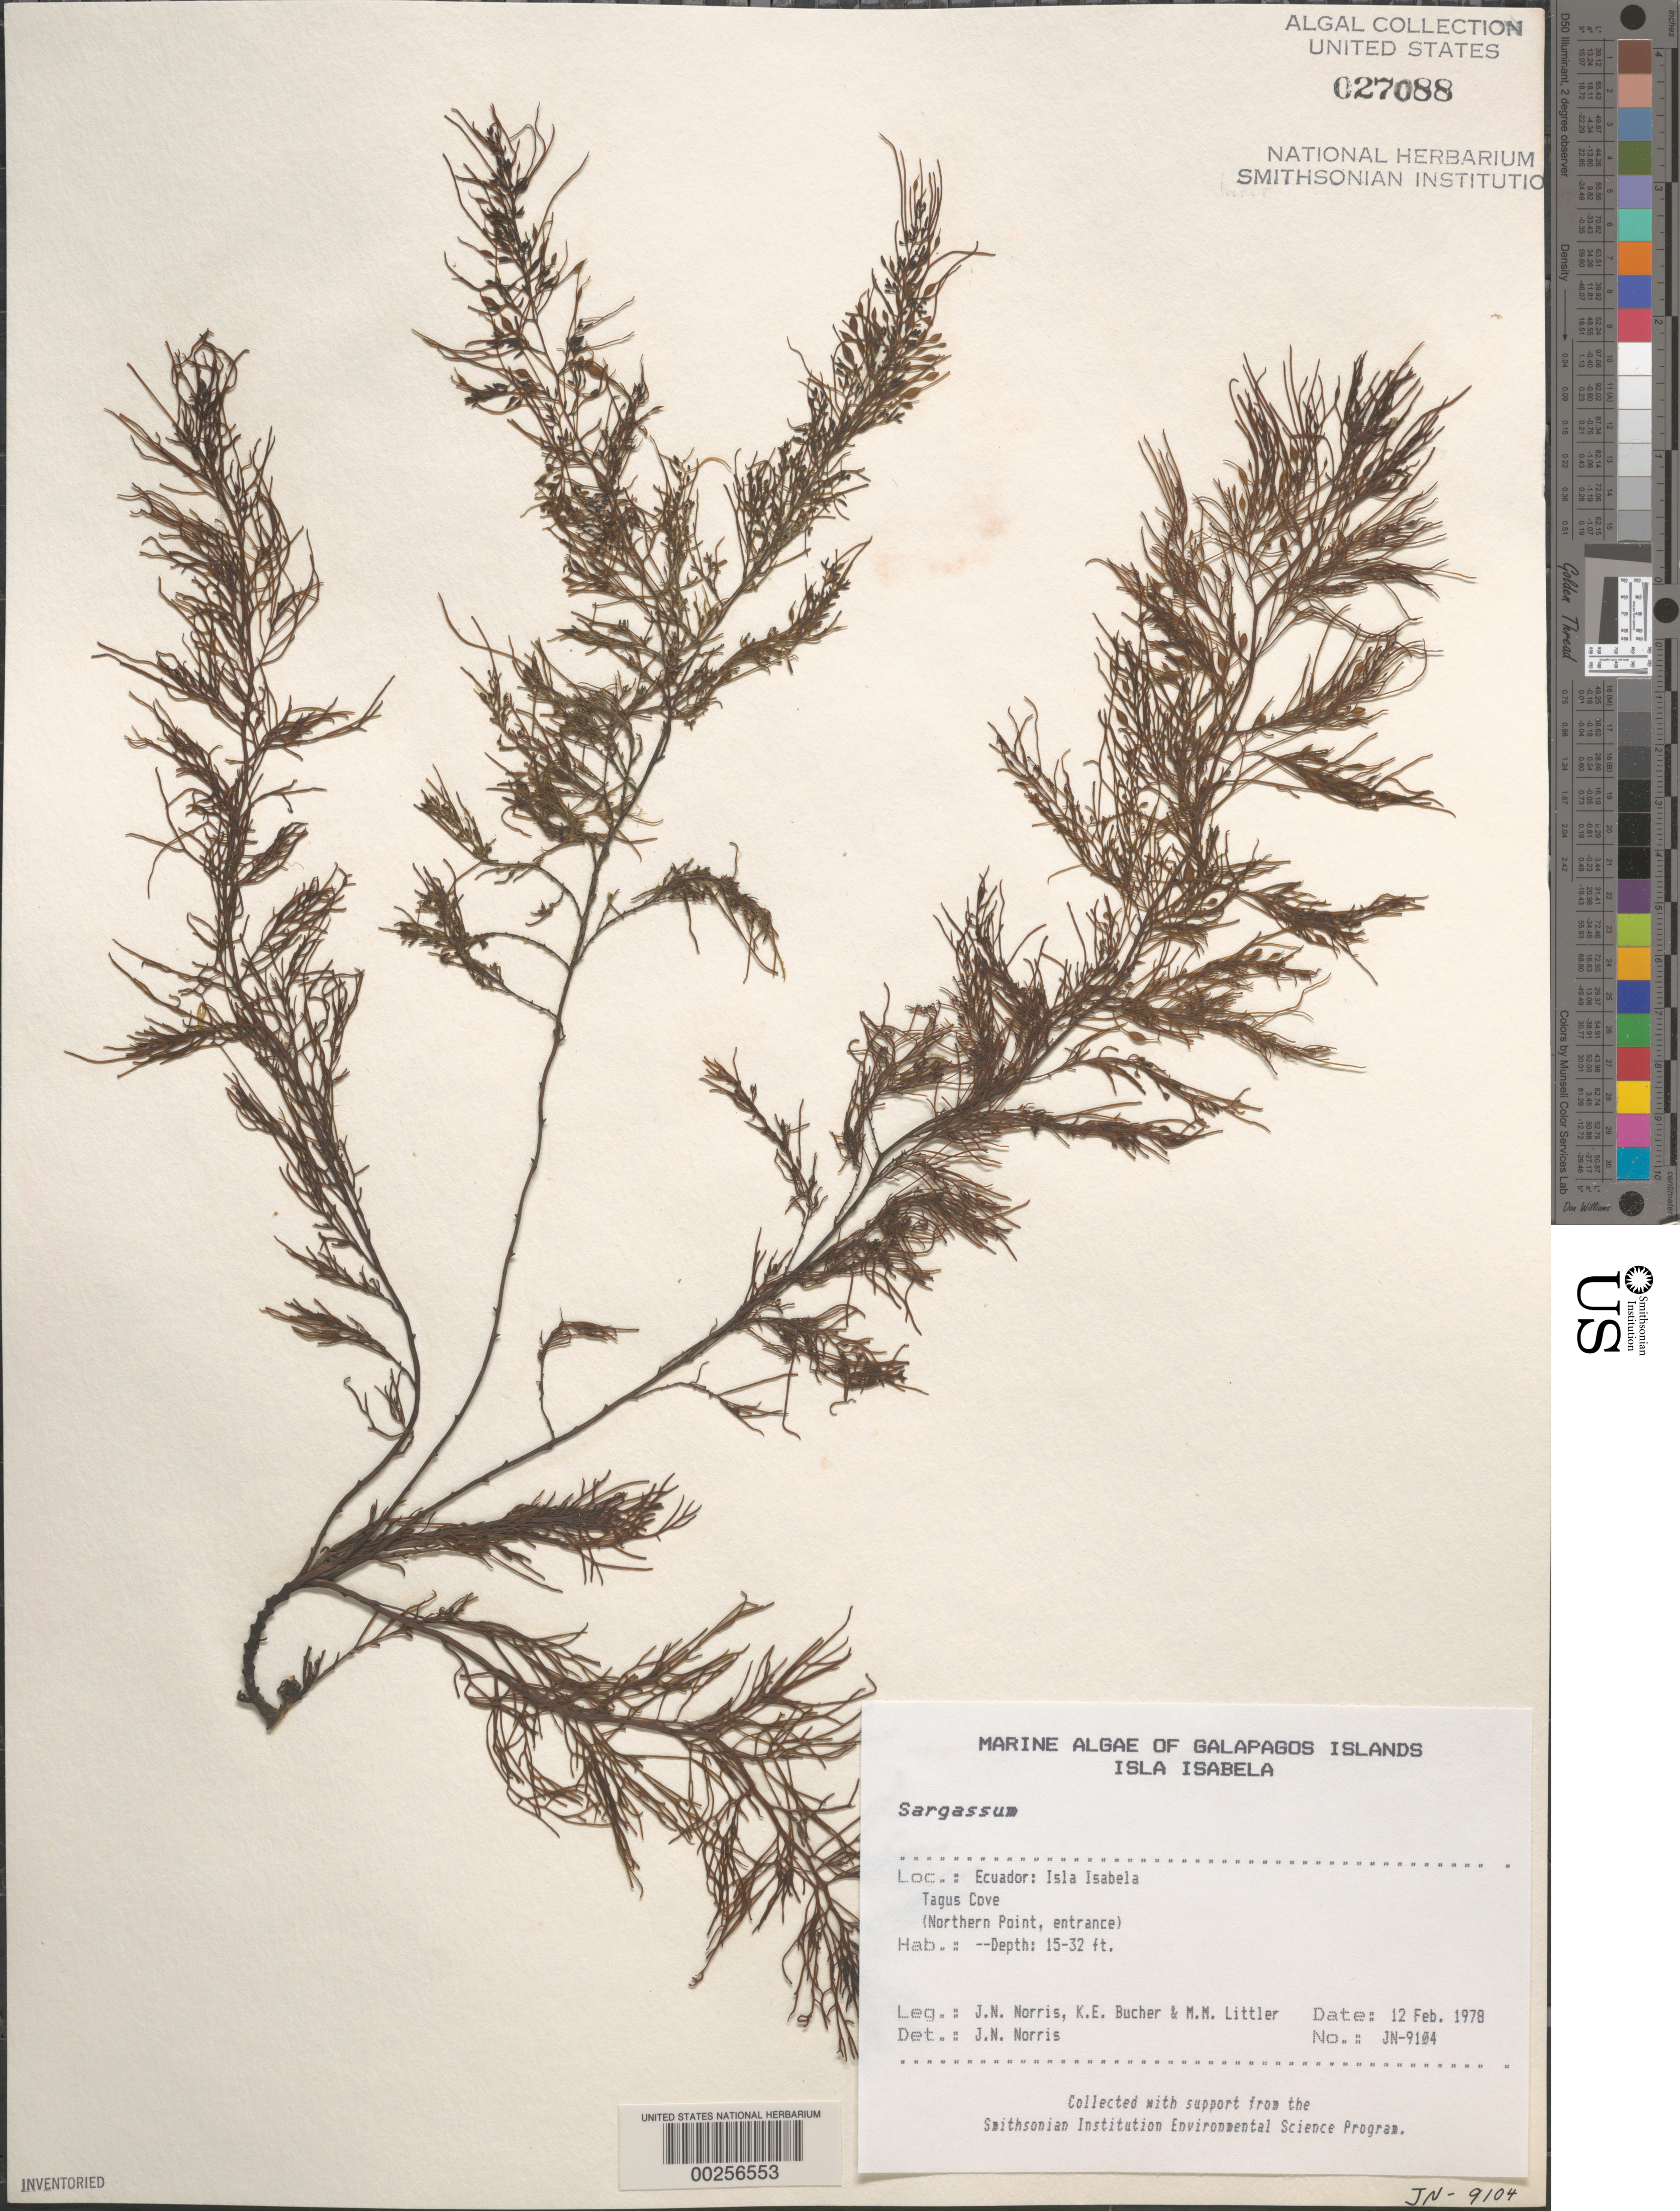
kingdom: Chromista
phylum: Ochrophyta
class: Phaeophyceae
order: Fucales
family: Sargassaceae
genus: Sargassum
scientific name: Sargassum sp.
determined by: Norris, James N.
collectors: J. N. Norris, K. E. Bucher & M. M. Littler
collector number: JN-9104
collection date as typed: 12 Feb 1978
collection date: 1978-02-12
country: Ecuador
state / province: Colón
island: Isabela [Albemarle]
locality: Tagus Cove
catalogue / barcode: US 27088